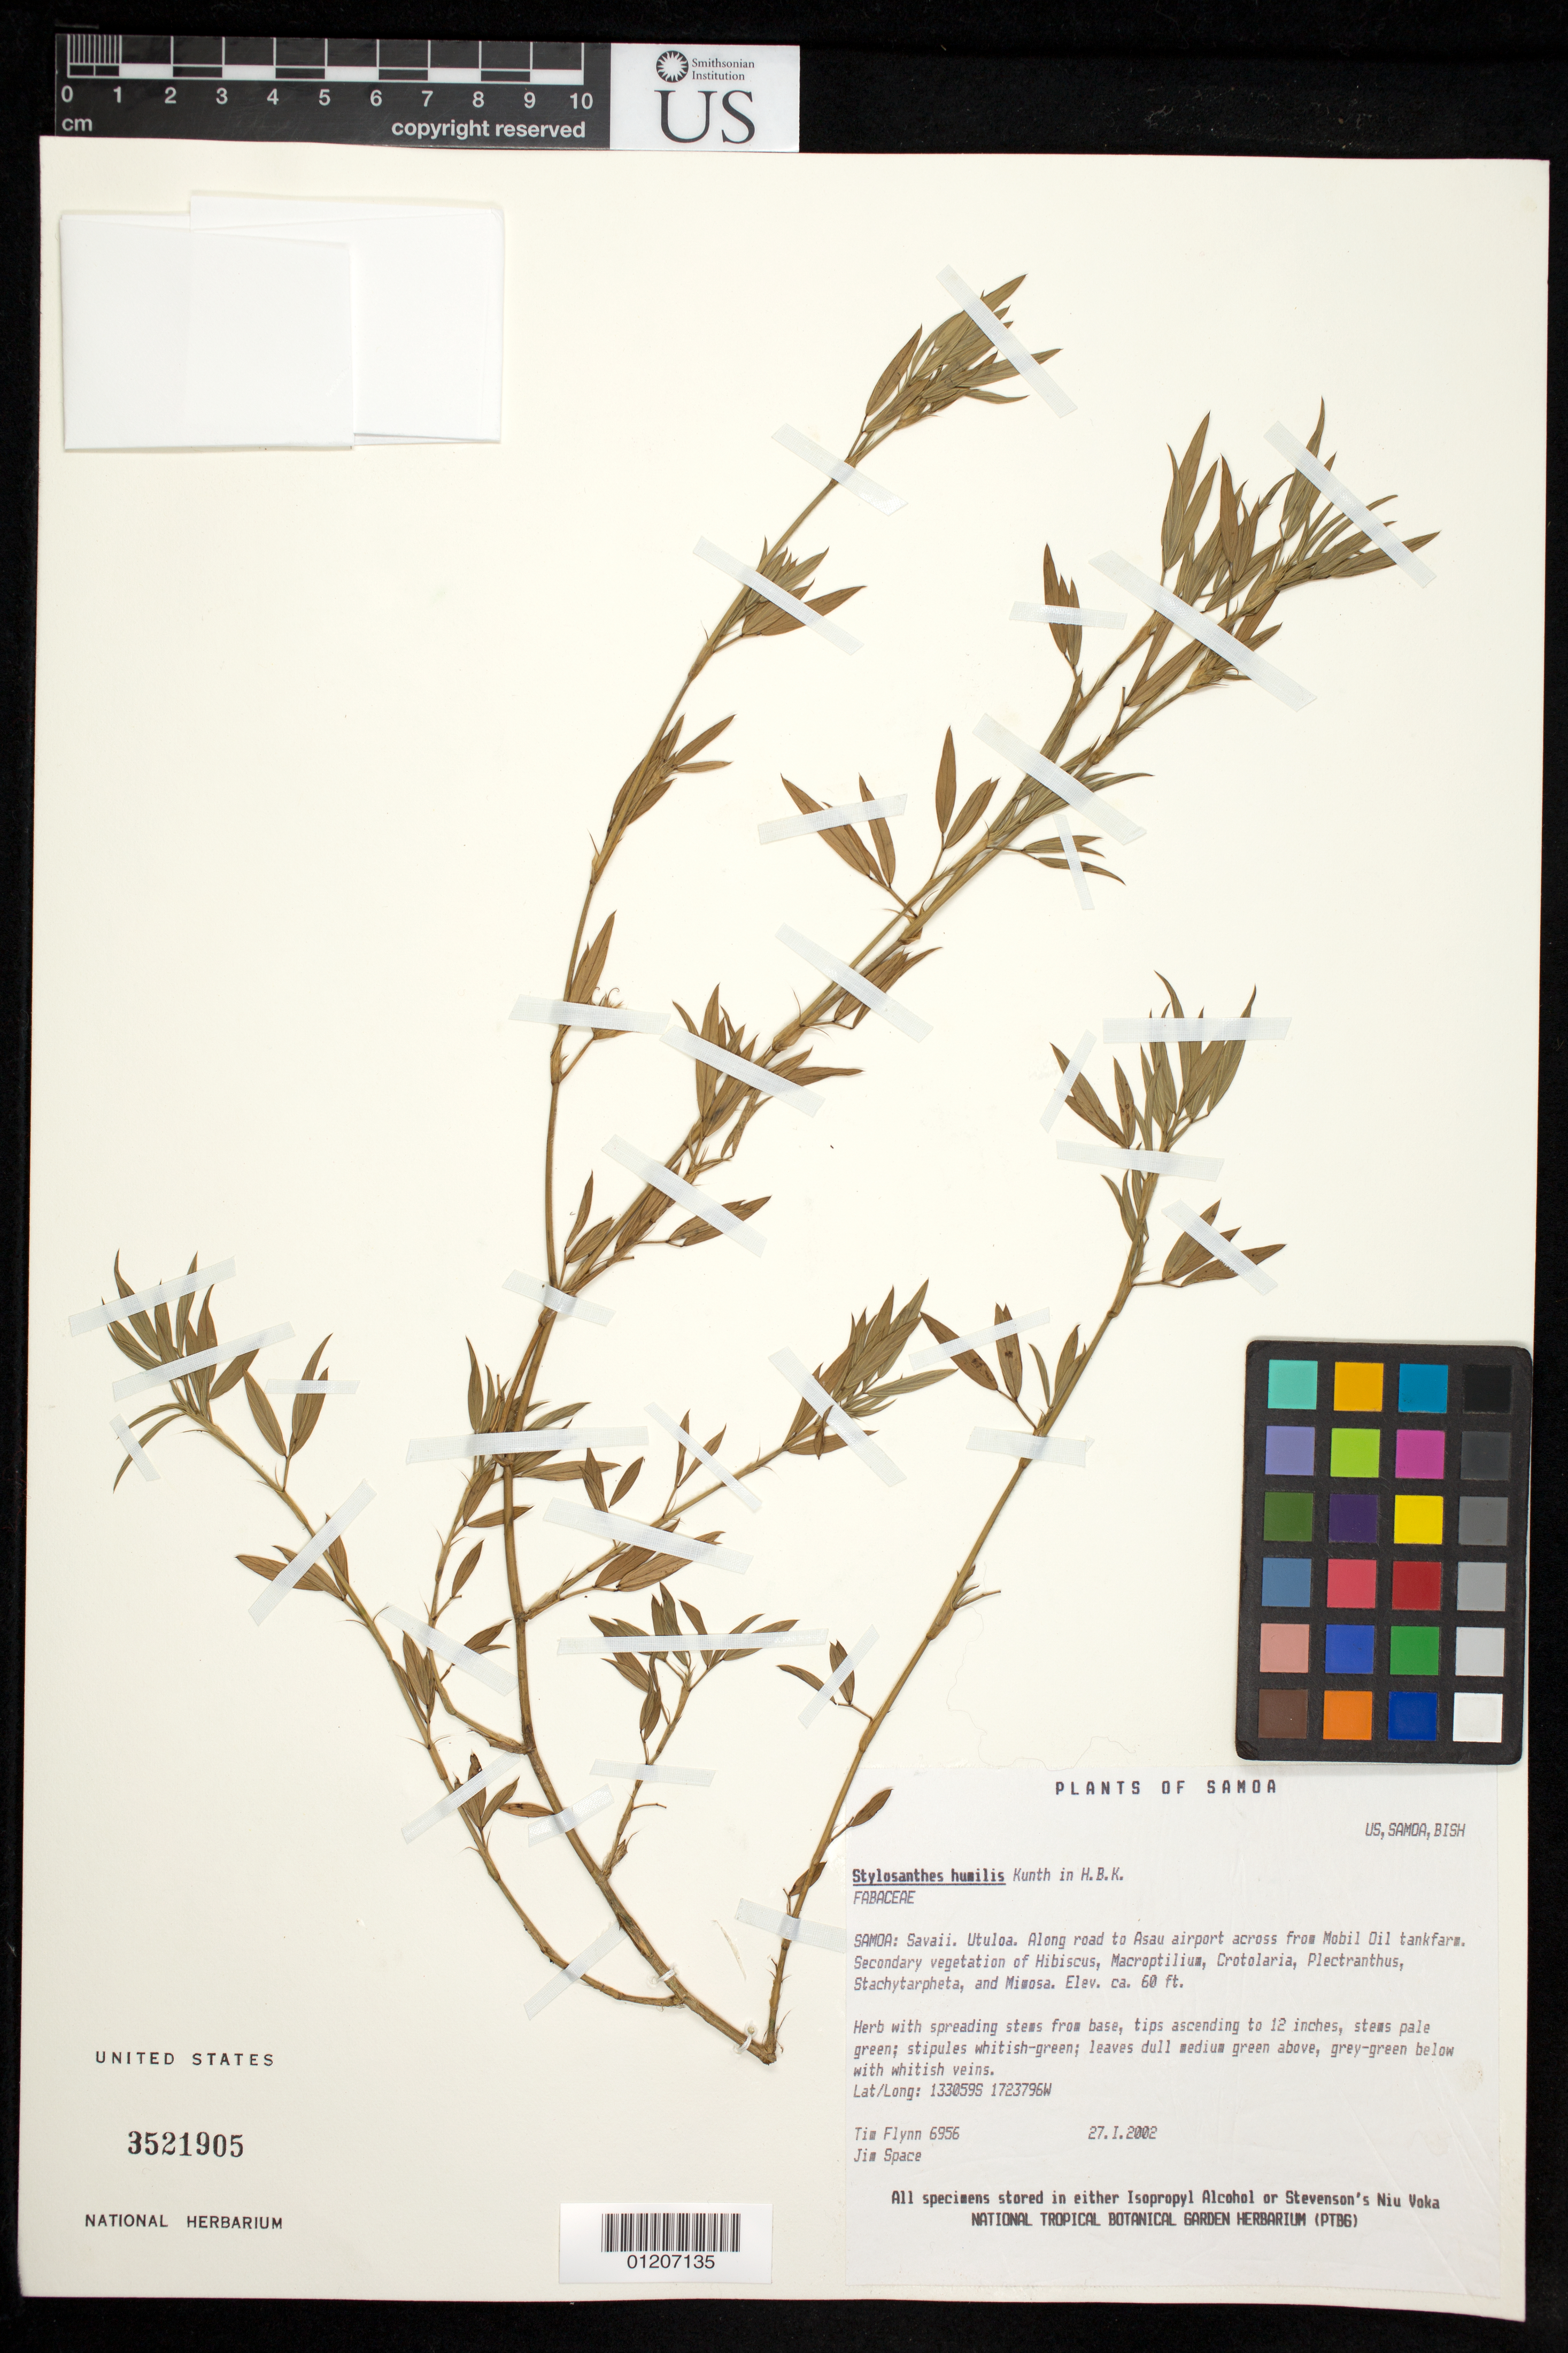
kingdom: Plantae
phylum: Tracheophyta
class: Magnoliopsida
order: Fabales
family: Fabaceae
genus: Stylosanthes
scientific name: Stylosanthes humilis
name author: Kunth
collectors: T. W. Flynn & J. Space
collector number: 6956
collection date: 2002-01-27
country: Samoa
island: Savai'i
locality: Utuloa. Along road to Asau airport across from Mobil Oil tankfarm.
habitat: Secondary vegetation.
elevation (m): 18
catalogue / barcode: US 3521905